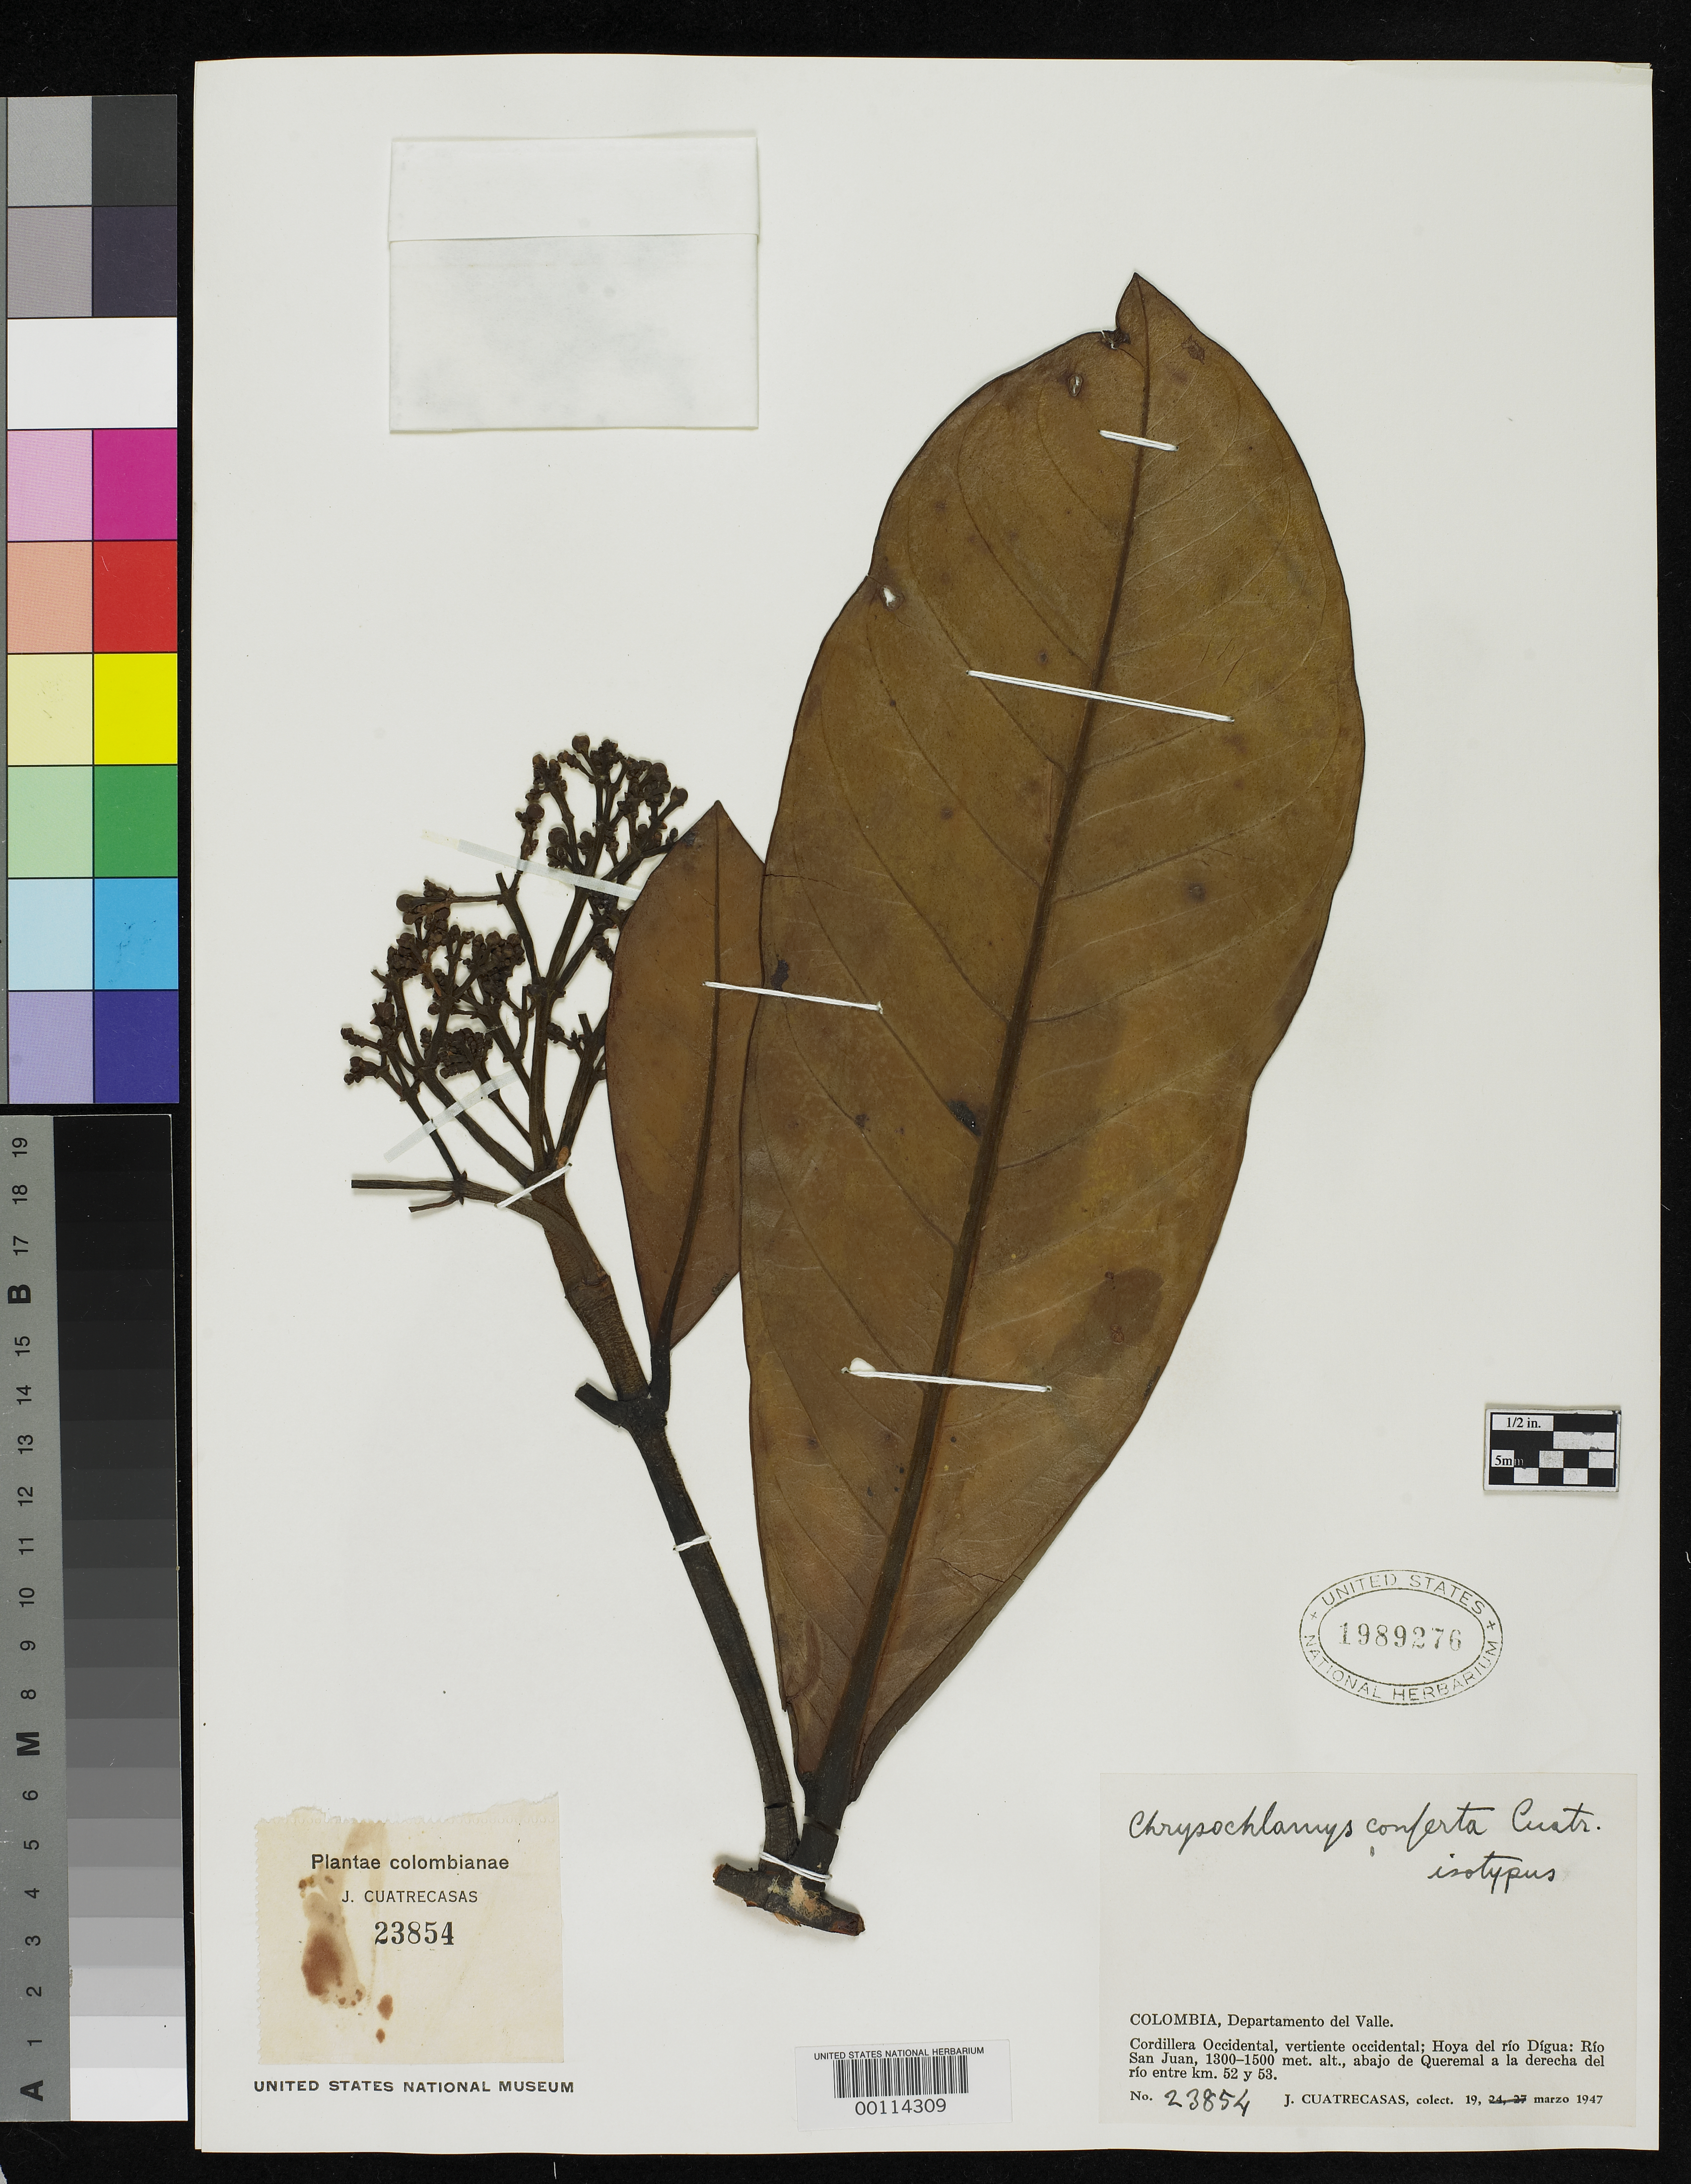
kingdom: Plantae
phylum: Tracheophyta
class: Magnoliopsida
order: Malpighiales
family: Clusiaceae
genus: Chrysochlamys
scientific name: Chrysochlamys conferta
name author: Cuatrec.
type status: Isotype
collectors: J. Cuatrecasas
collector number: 23854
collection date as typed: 19 Mar 1947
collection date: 1947-03-19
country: Colombia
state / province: Valle del Cauca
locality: Cordillera Occidental, Vertiente Occidental, Hoya del Rio San Juan.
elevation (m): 1300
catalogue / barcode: US 1989276